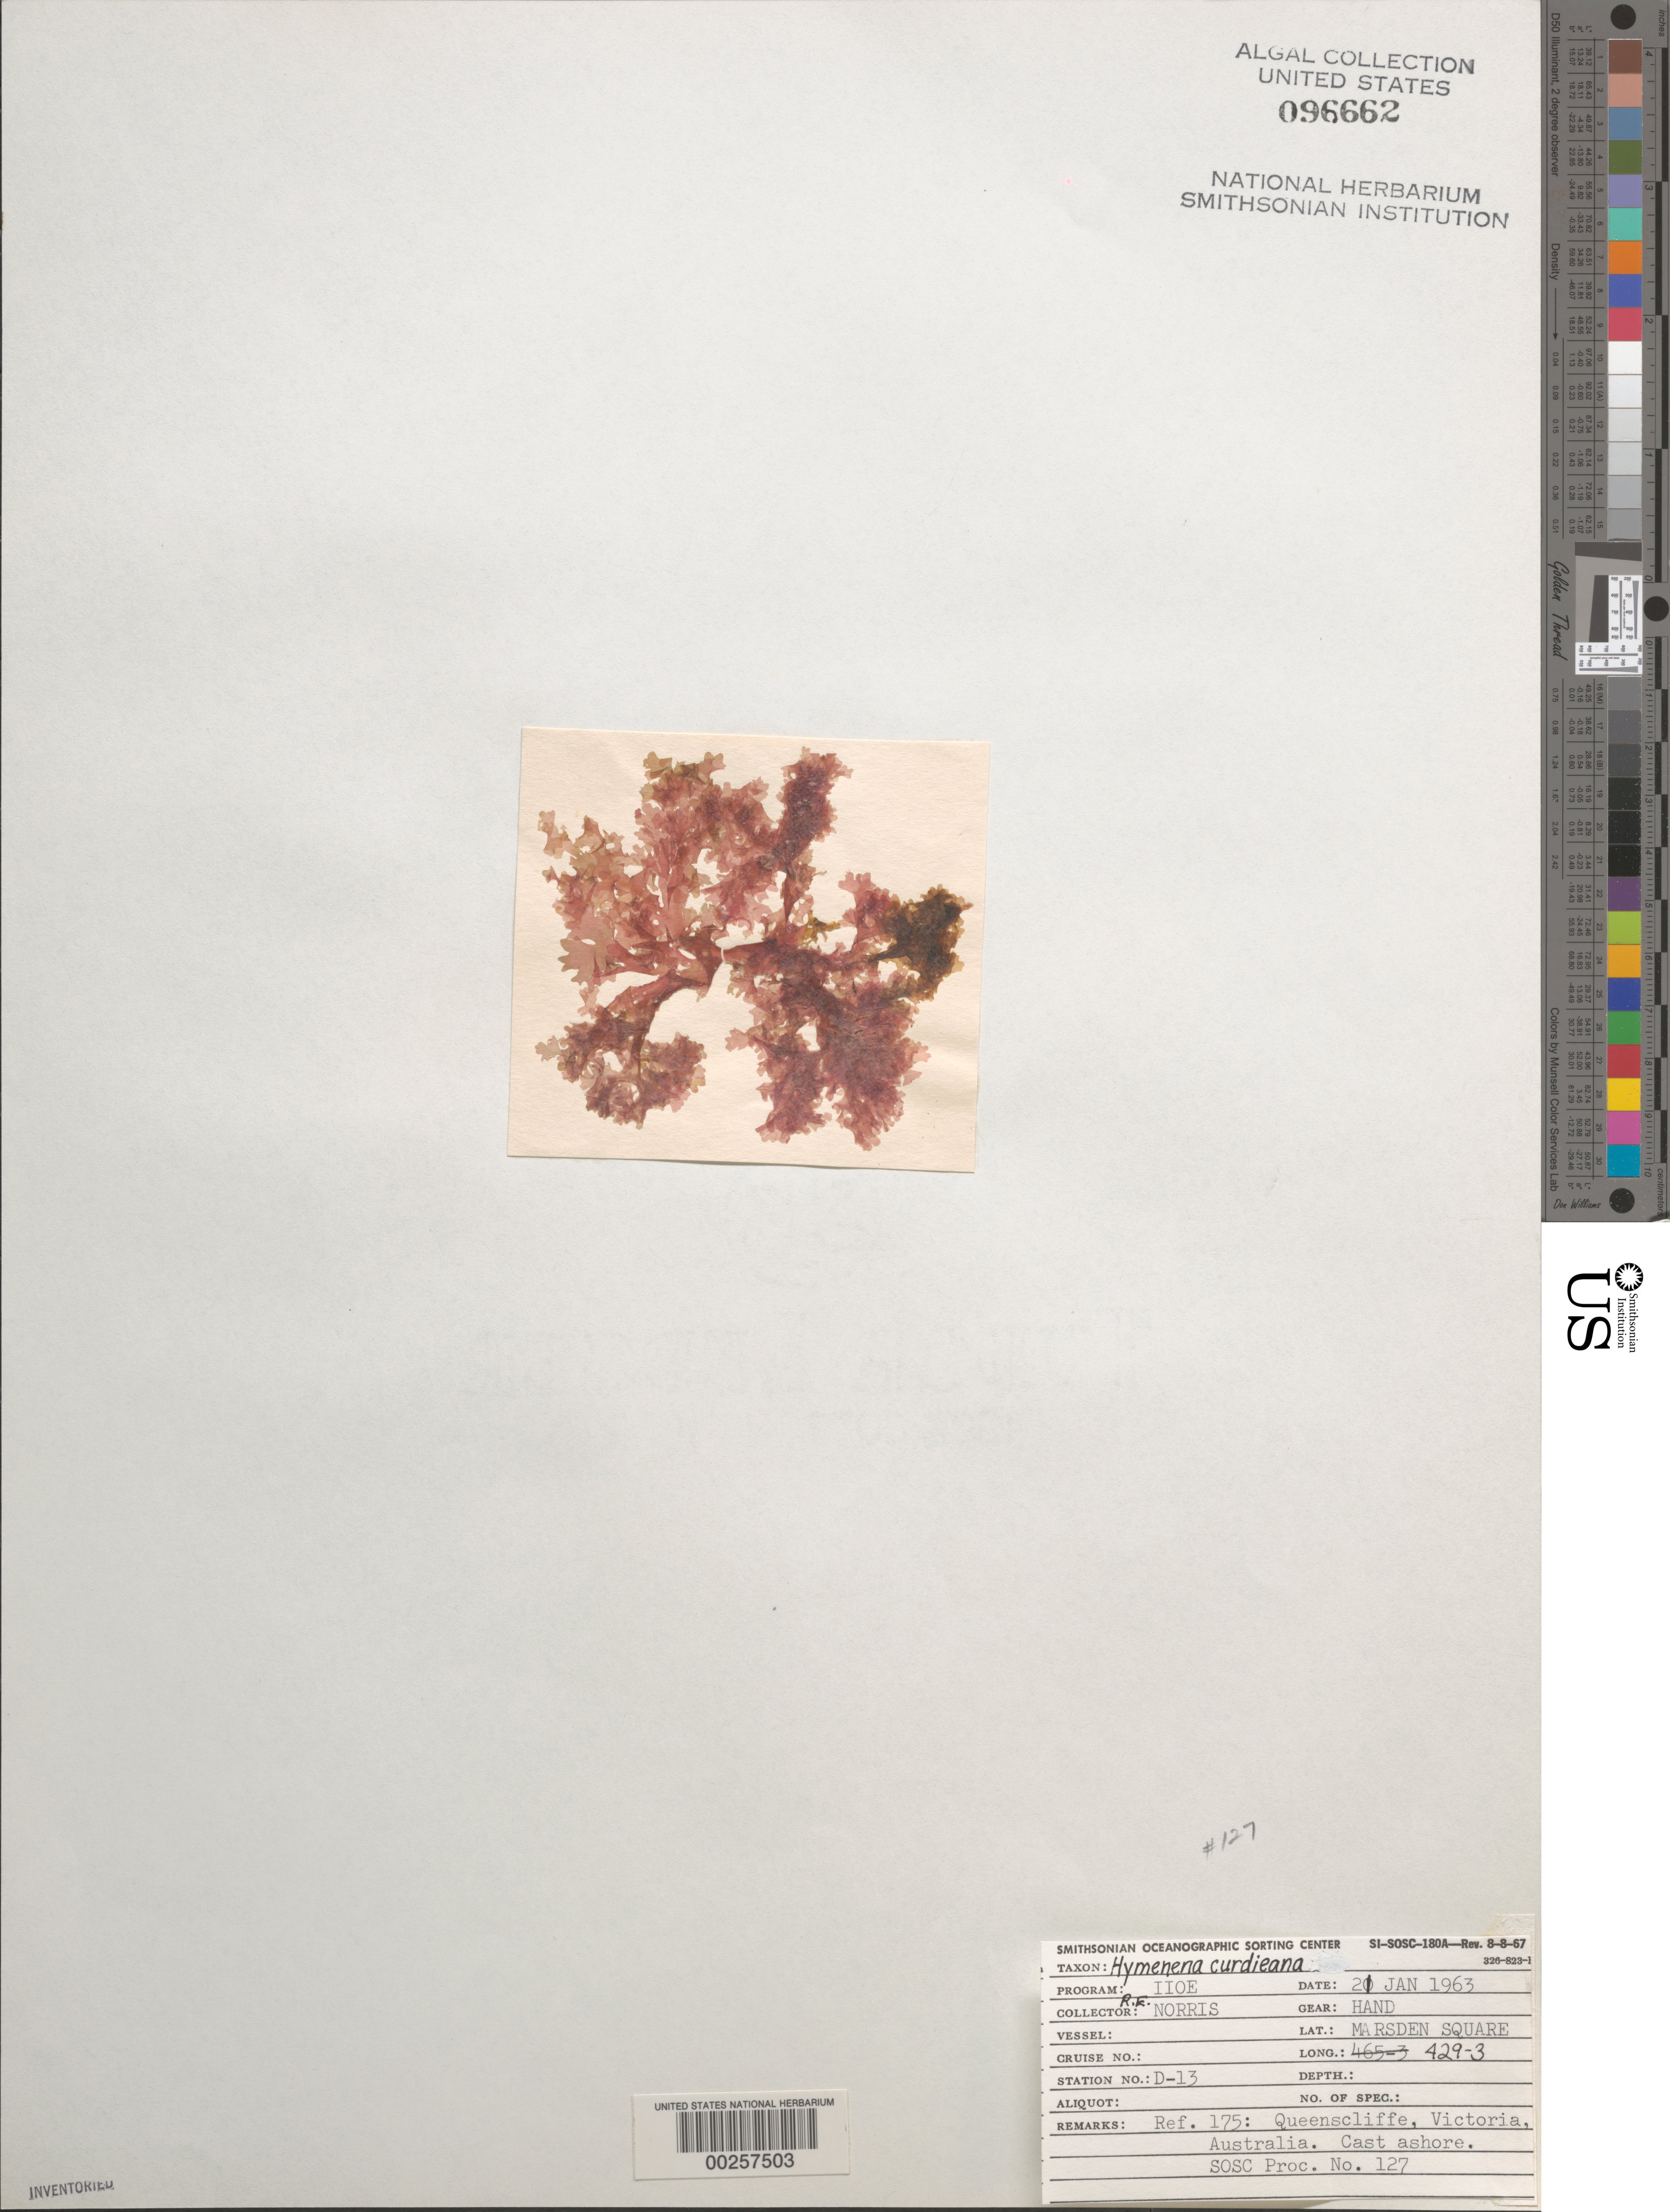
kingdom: Plantae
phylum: Rhodophyta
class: Florideophyceae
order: Ceramiales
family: Delesseriaceae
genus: Hymenena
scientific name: Hymenena curdieana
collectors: R. E. Norris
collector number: Station D-13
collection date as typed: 21 Jan 1963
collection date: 1963-01-21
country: Australia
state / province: Victoria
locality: Queenscliffe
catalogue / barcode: US 96662